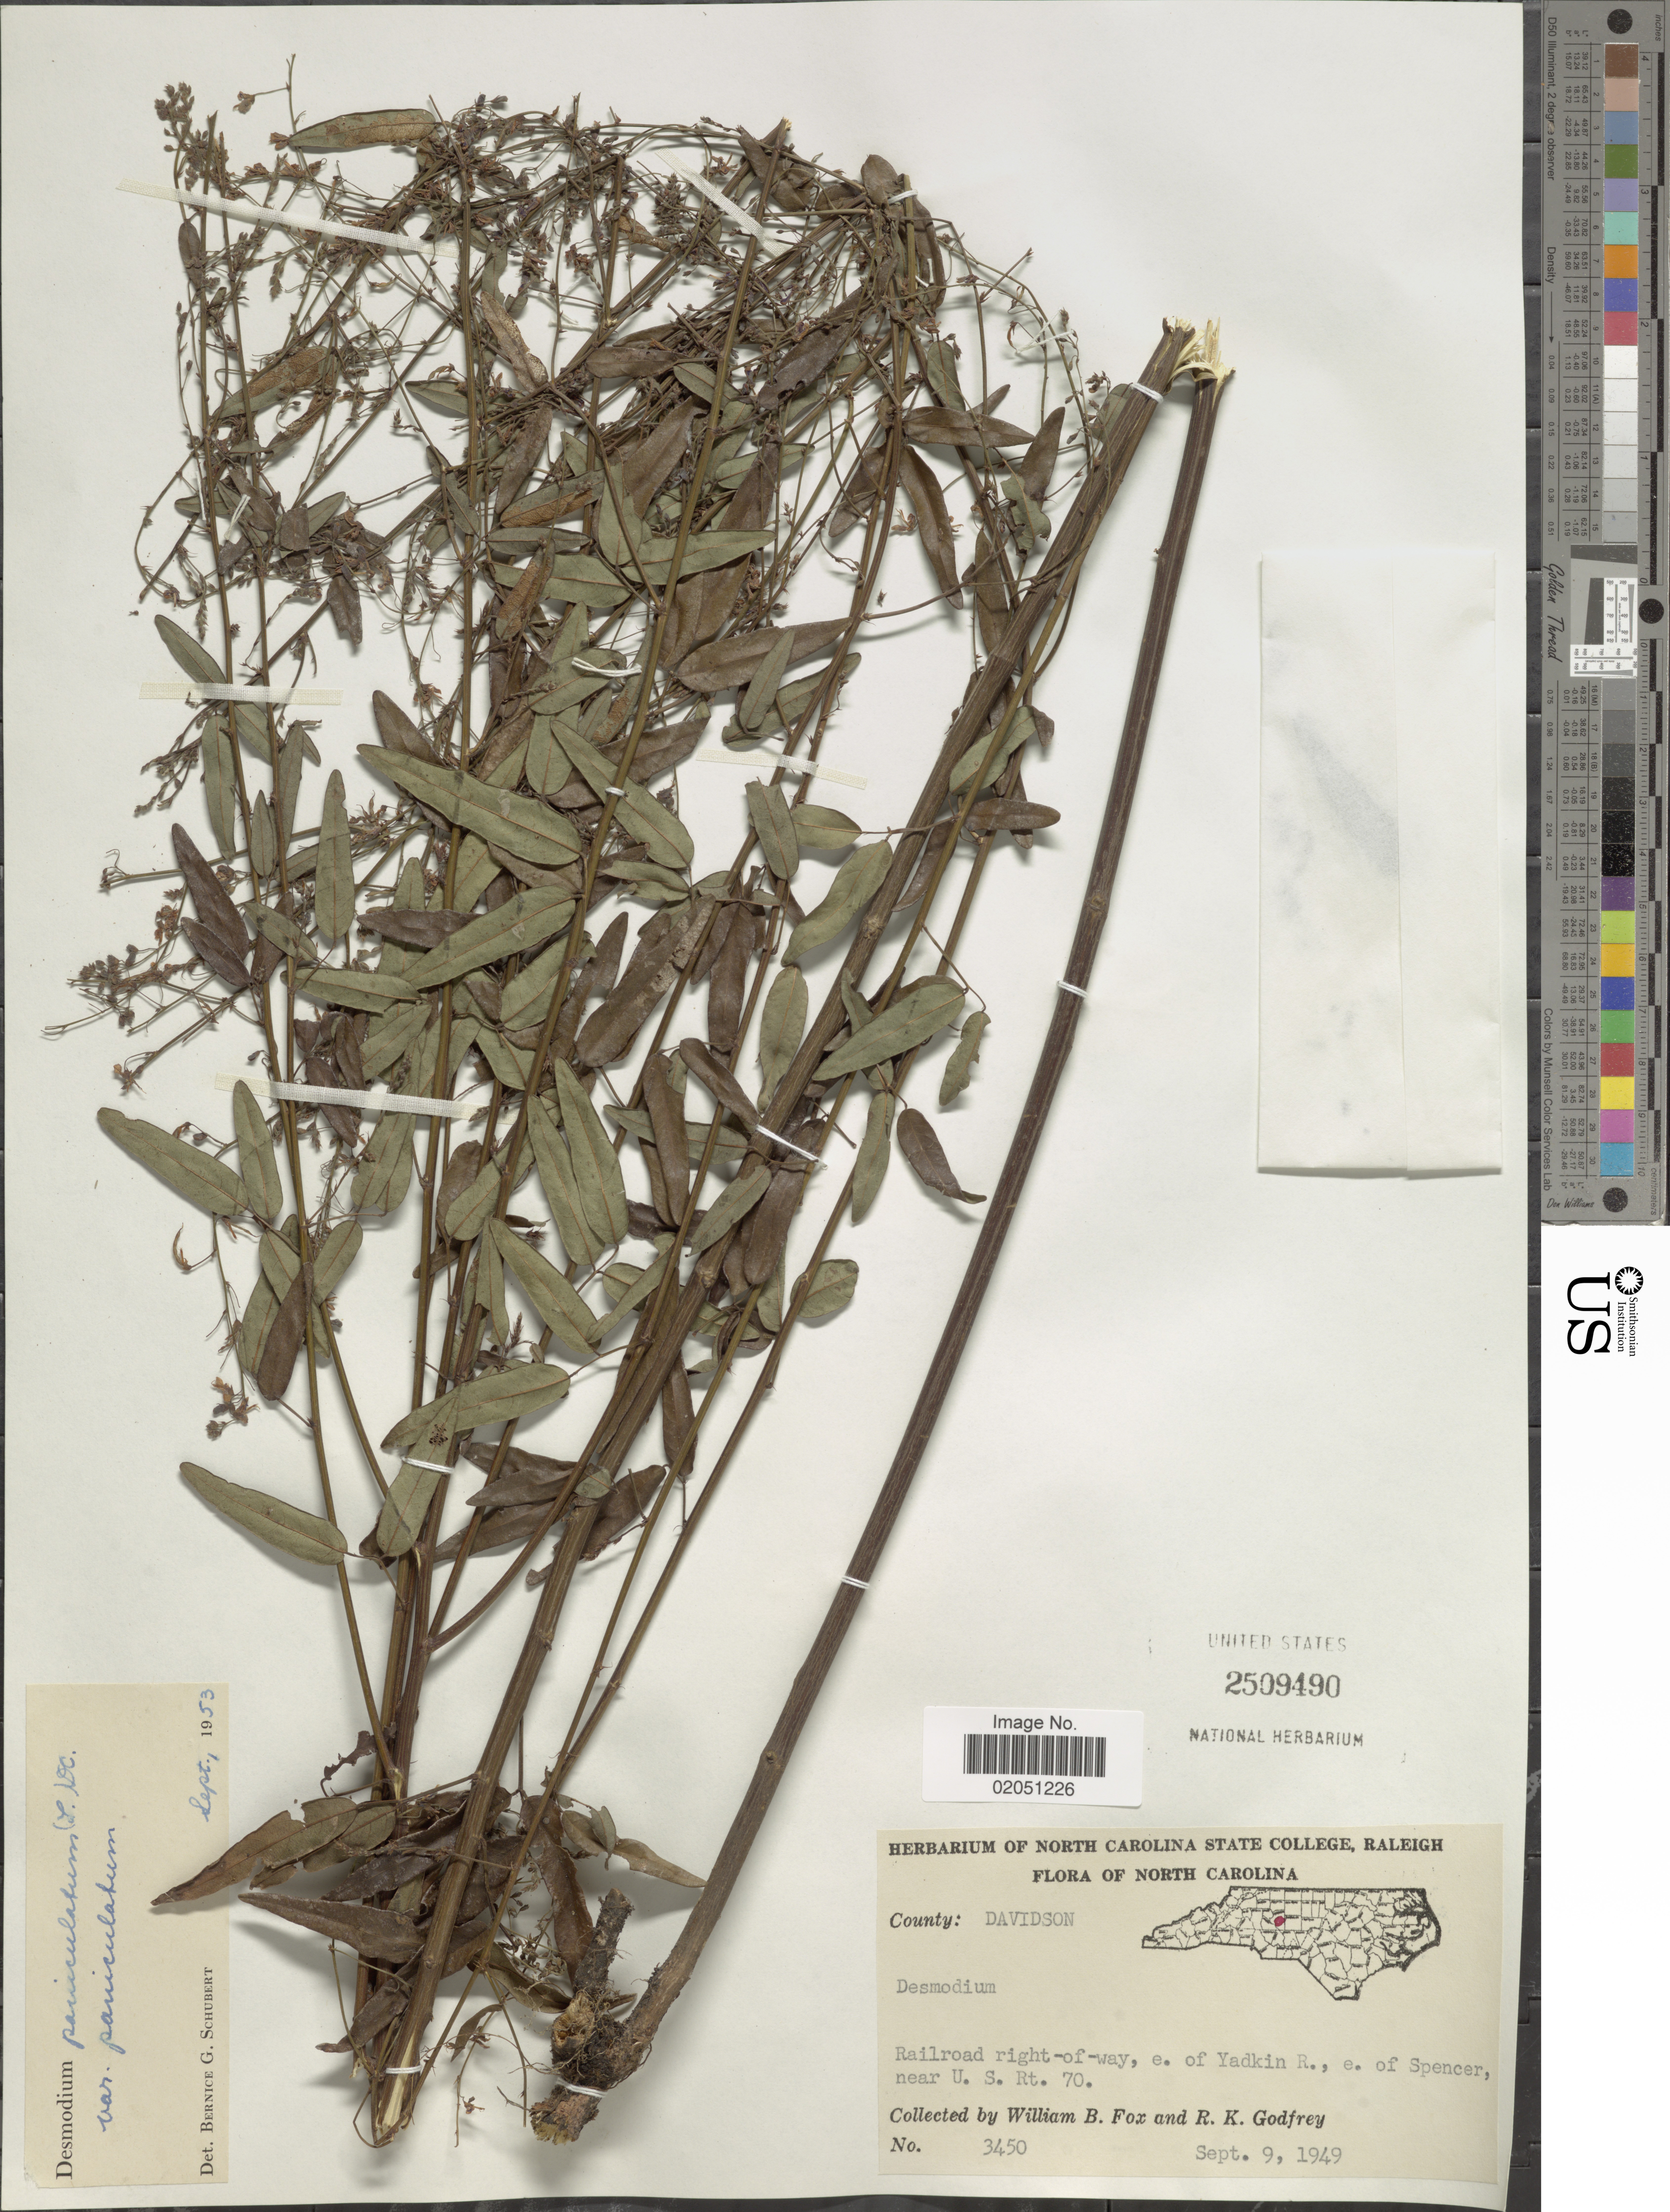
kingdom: Plantae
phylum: Tracheophyta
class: Magnoliopsida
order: Fabales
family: Fabaceae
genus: Desmodium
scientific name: Desmodium paniculatum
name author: (L.) DC.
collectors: W. B. Fox & R. K. Godfrey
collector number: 3450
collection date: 1949-09-09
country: United States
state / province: North Carolina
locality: County: Davidson, Railroad right-of-way, e of Yadkin R., e of Spencer, near U.S. Rt 70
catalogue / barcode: US 2509490